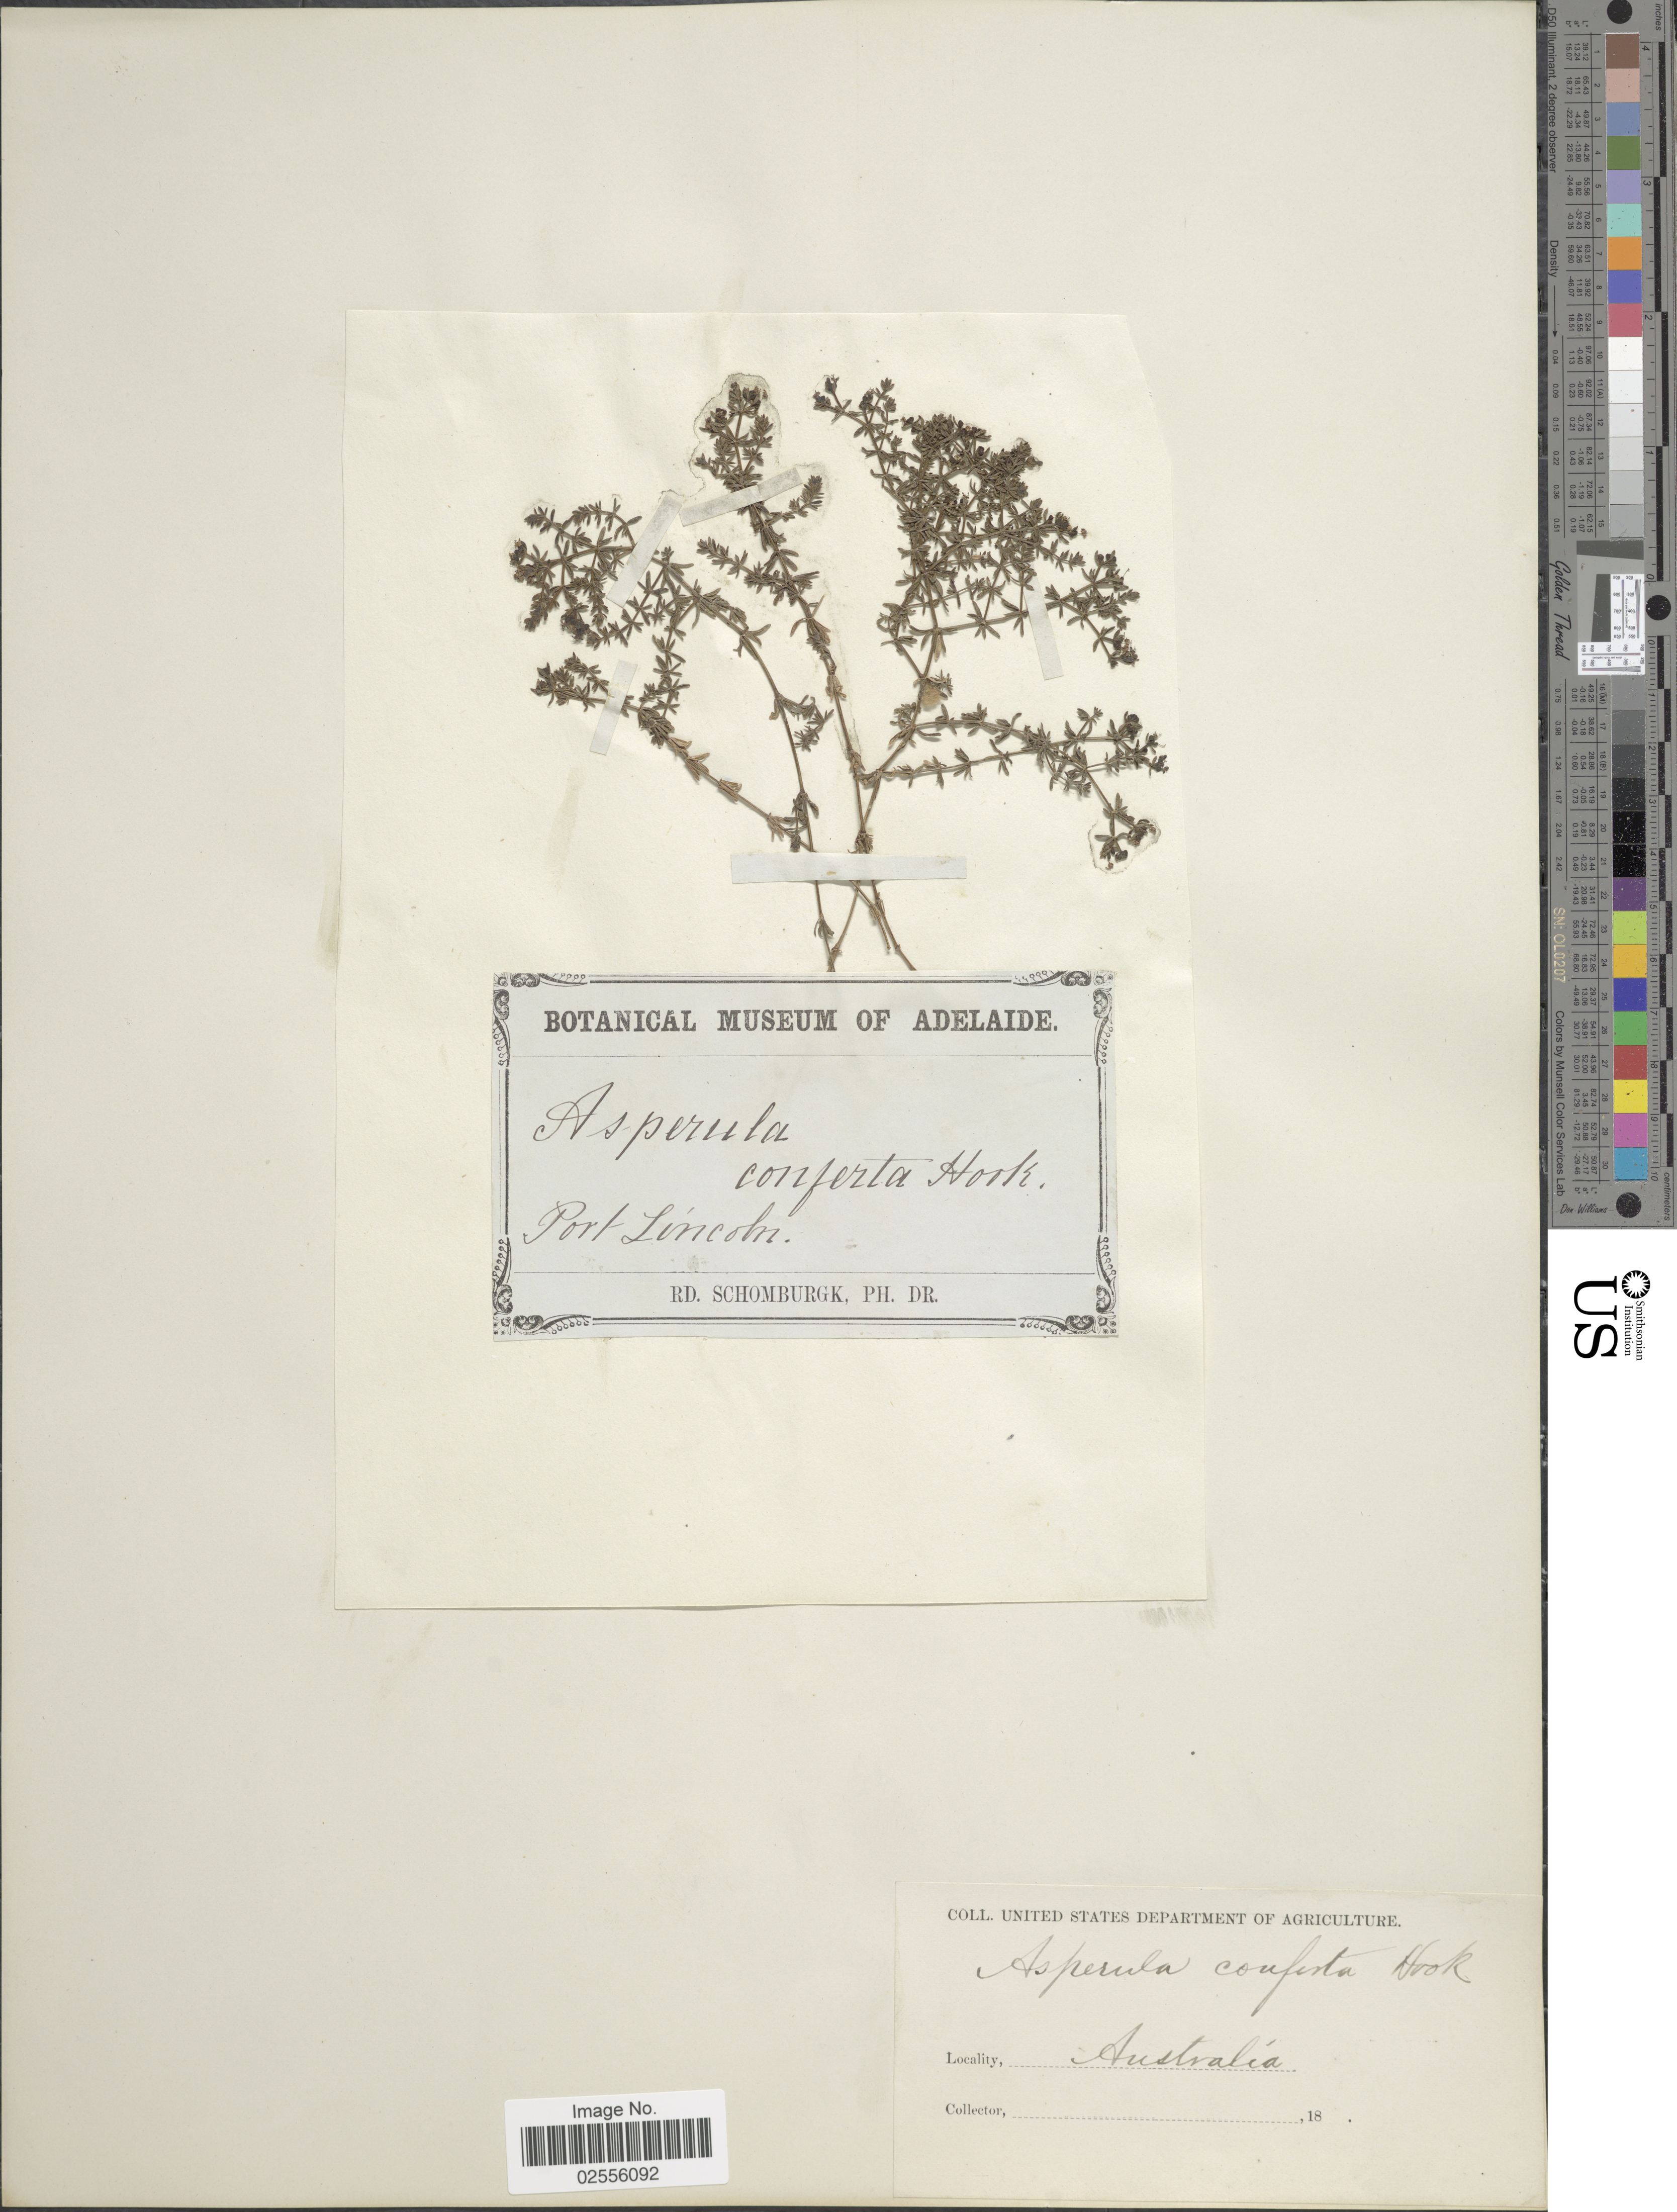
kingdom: Plantae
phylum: Tracheophyta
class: Magnoliopsida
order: Gentianales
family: Rubiaceae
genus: Asperula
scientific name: Asperula conferta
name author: Hook. f.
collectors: M. R. Schomburgk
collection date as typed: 18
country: Australia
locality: Port Lincoln.